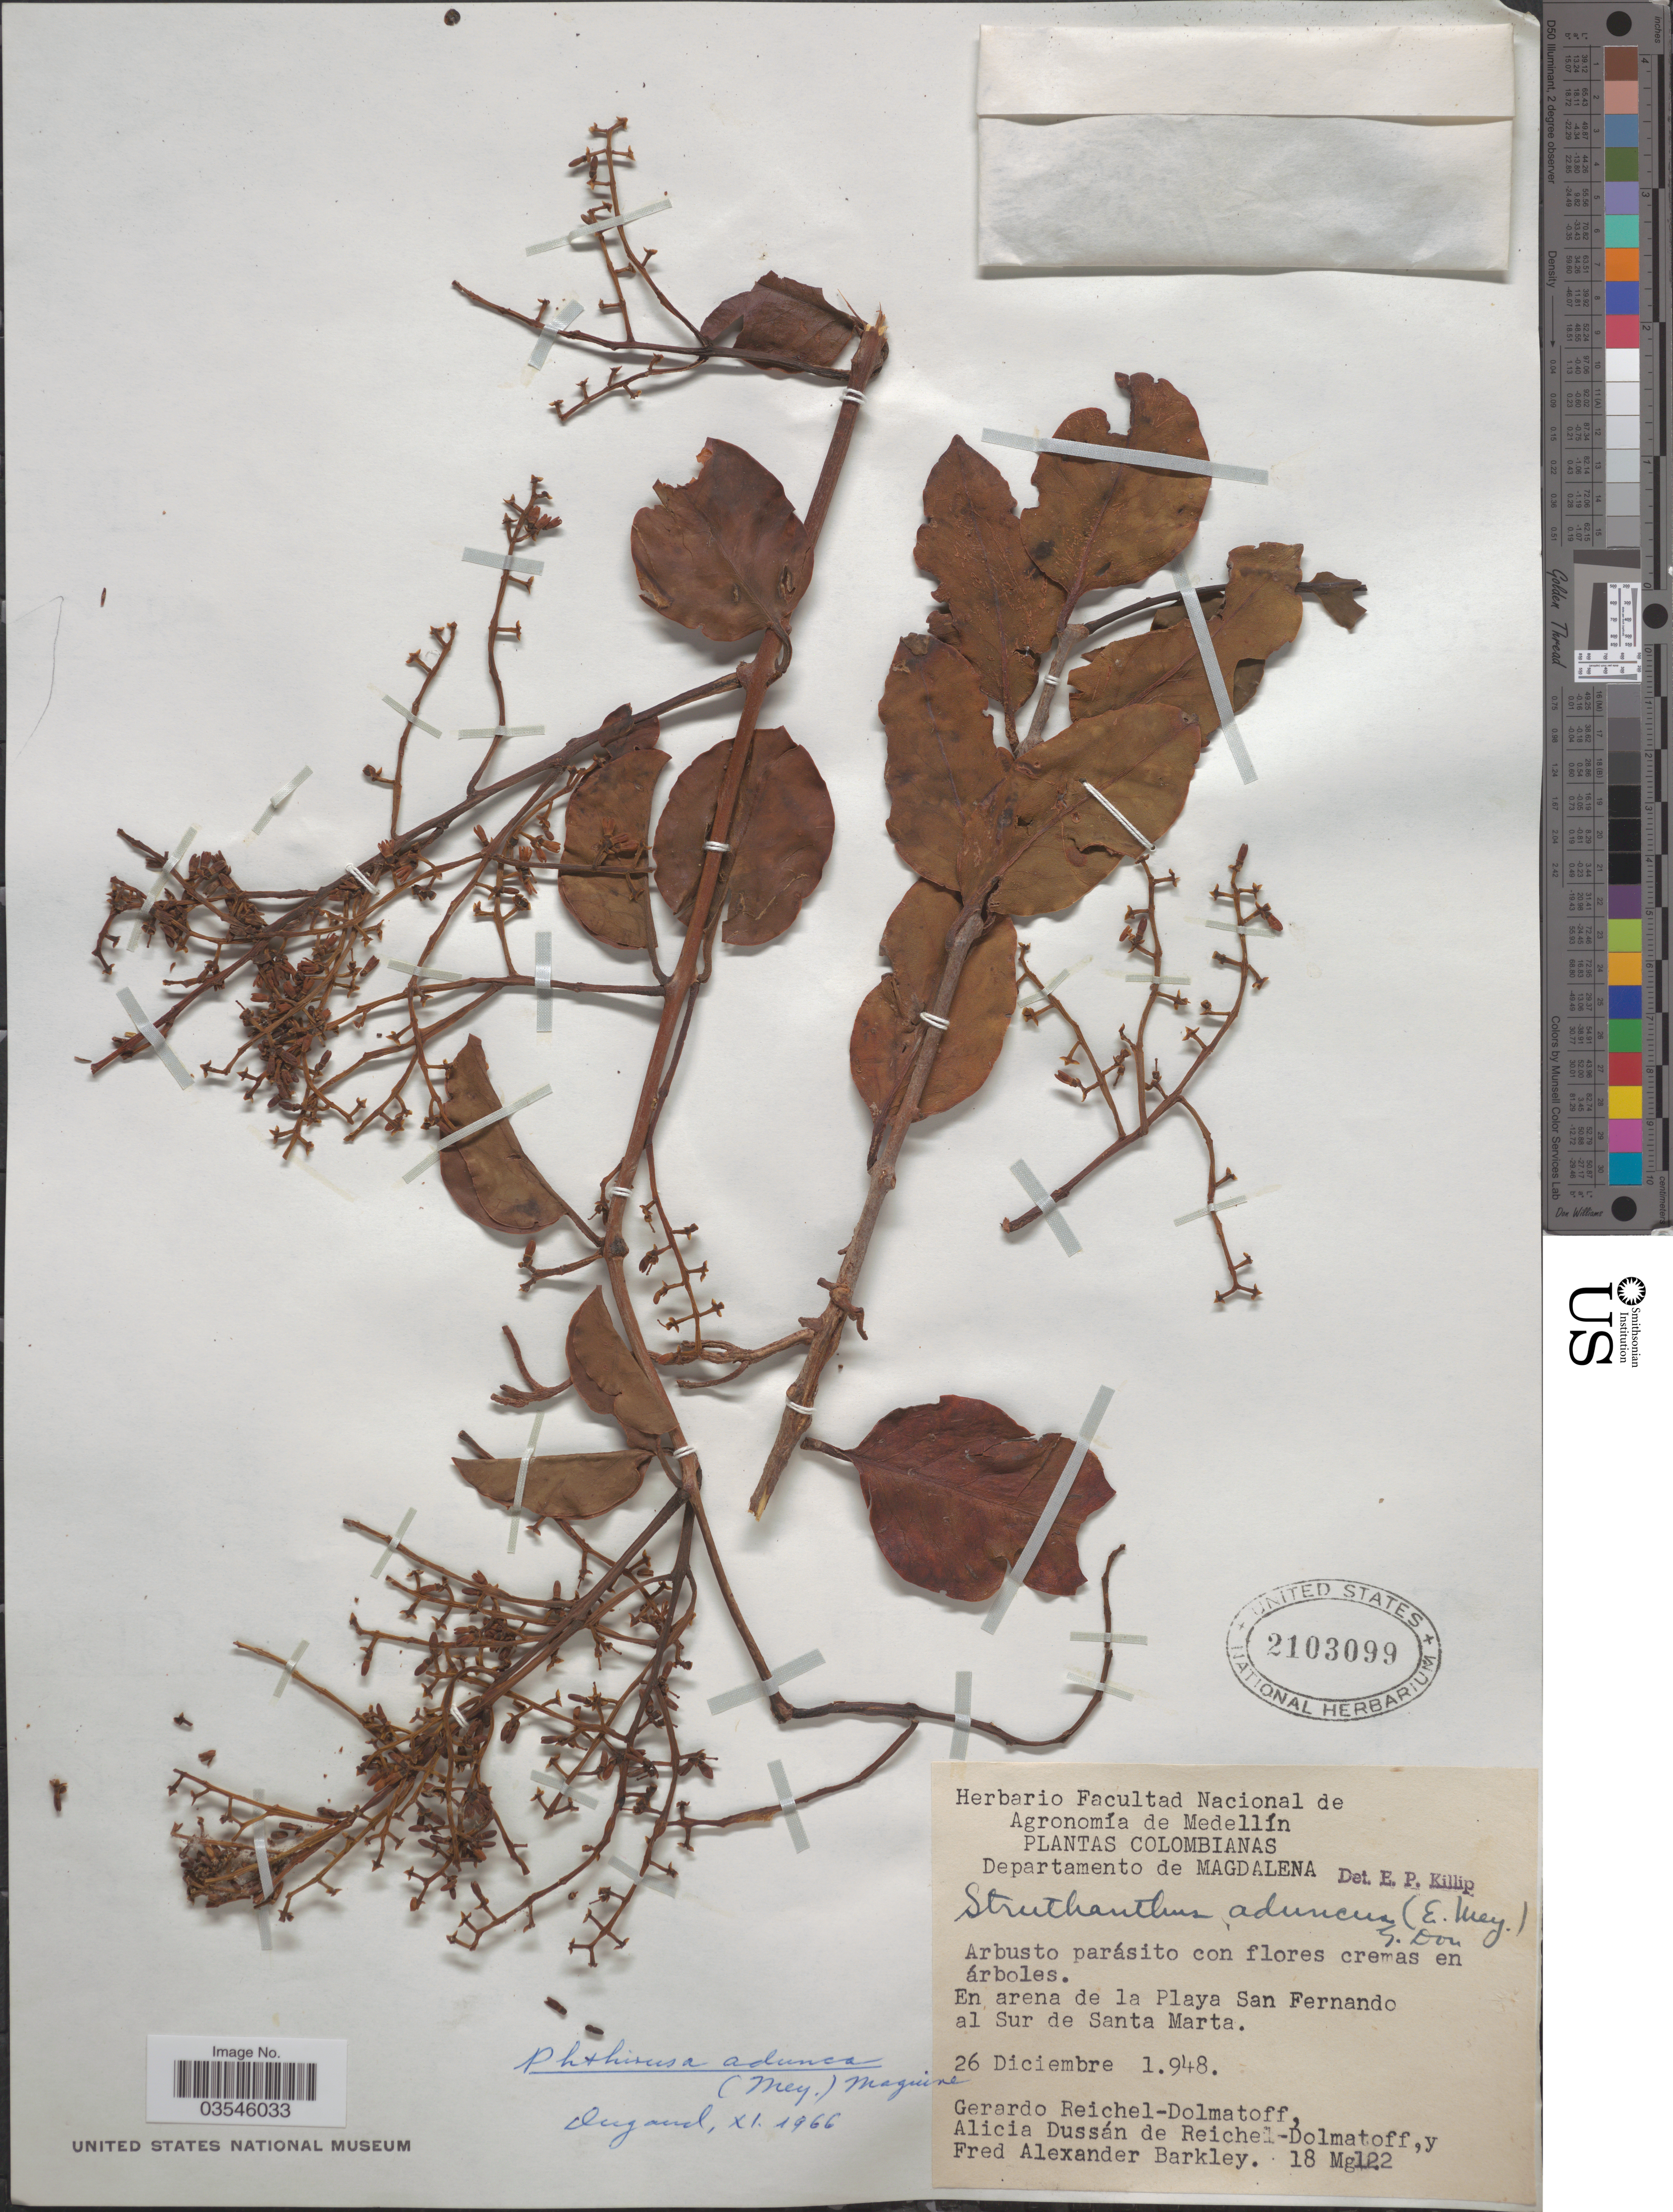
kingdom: Plantae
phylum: Tracheophyta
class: Magnoliopsida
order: Santalales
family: Loranthaceae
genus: Phthirusa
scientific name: Phthirusa adunca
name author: (G. Mey.) Maguire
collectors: G. Reichel-Dolmatoff, A. D. de Reichel-Dolmatoff & F. A. Barkley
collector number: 18 Mg122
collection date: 1948-12-26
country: Colombia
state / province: Magdalena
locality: Departamento de Magdalena. En arena de la Playa San Fernando al Sur de Santa Marta.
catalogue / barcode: US 2103099